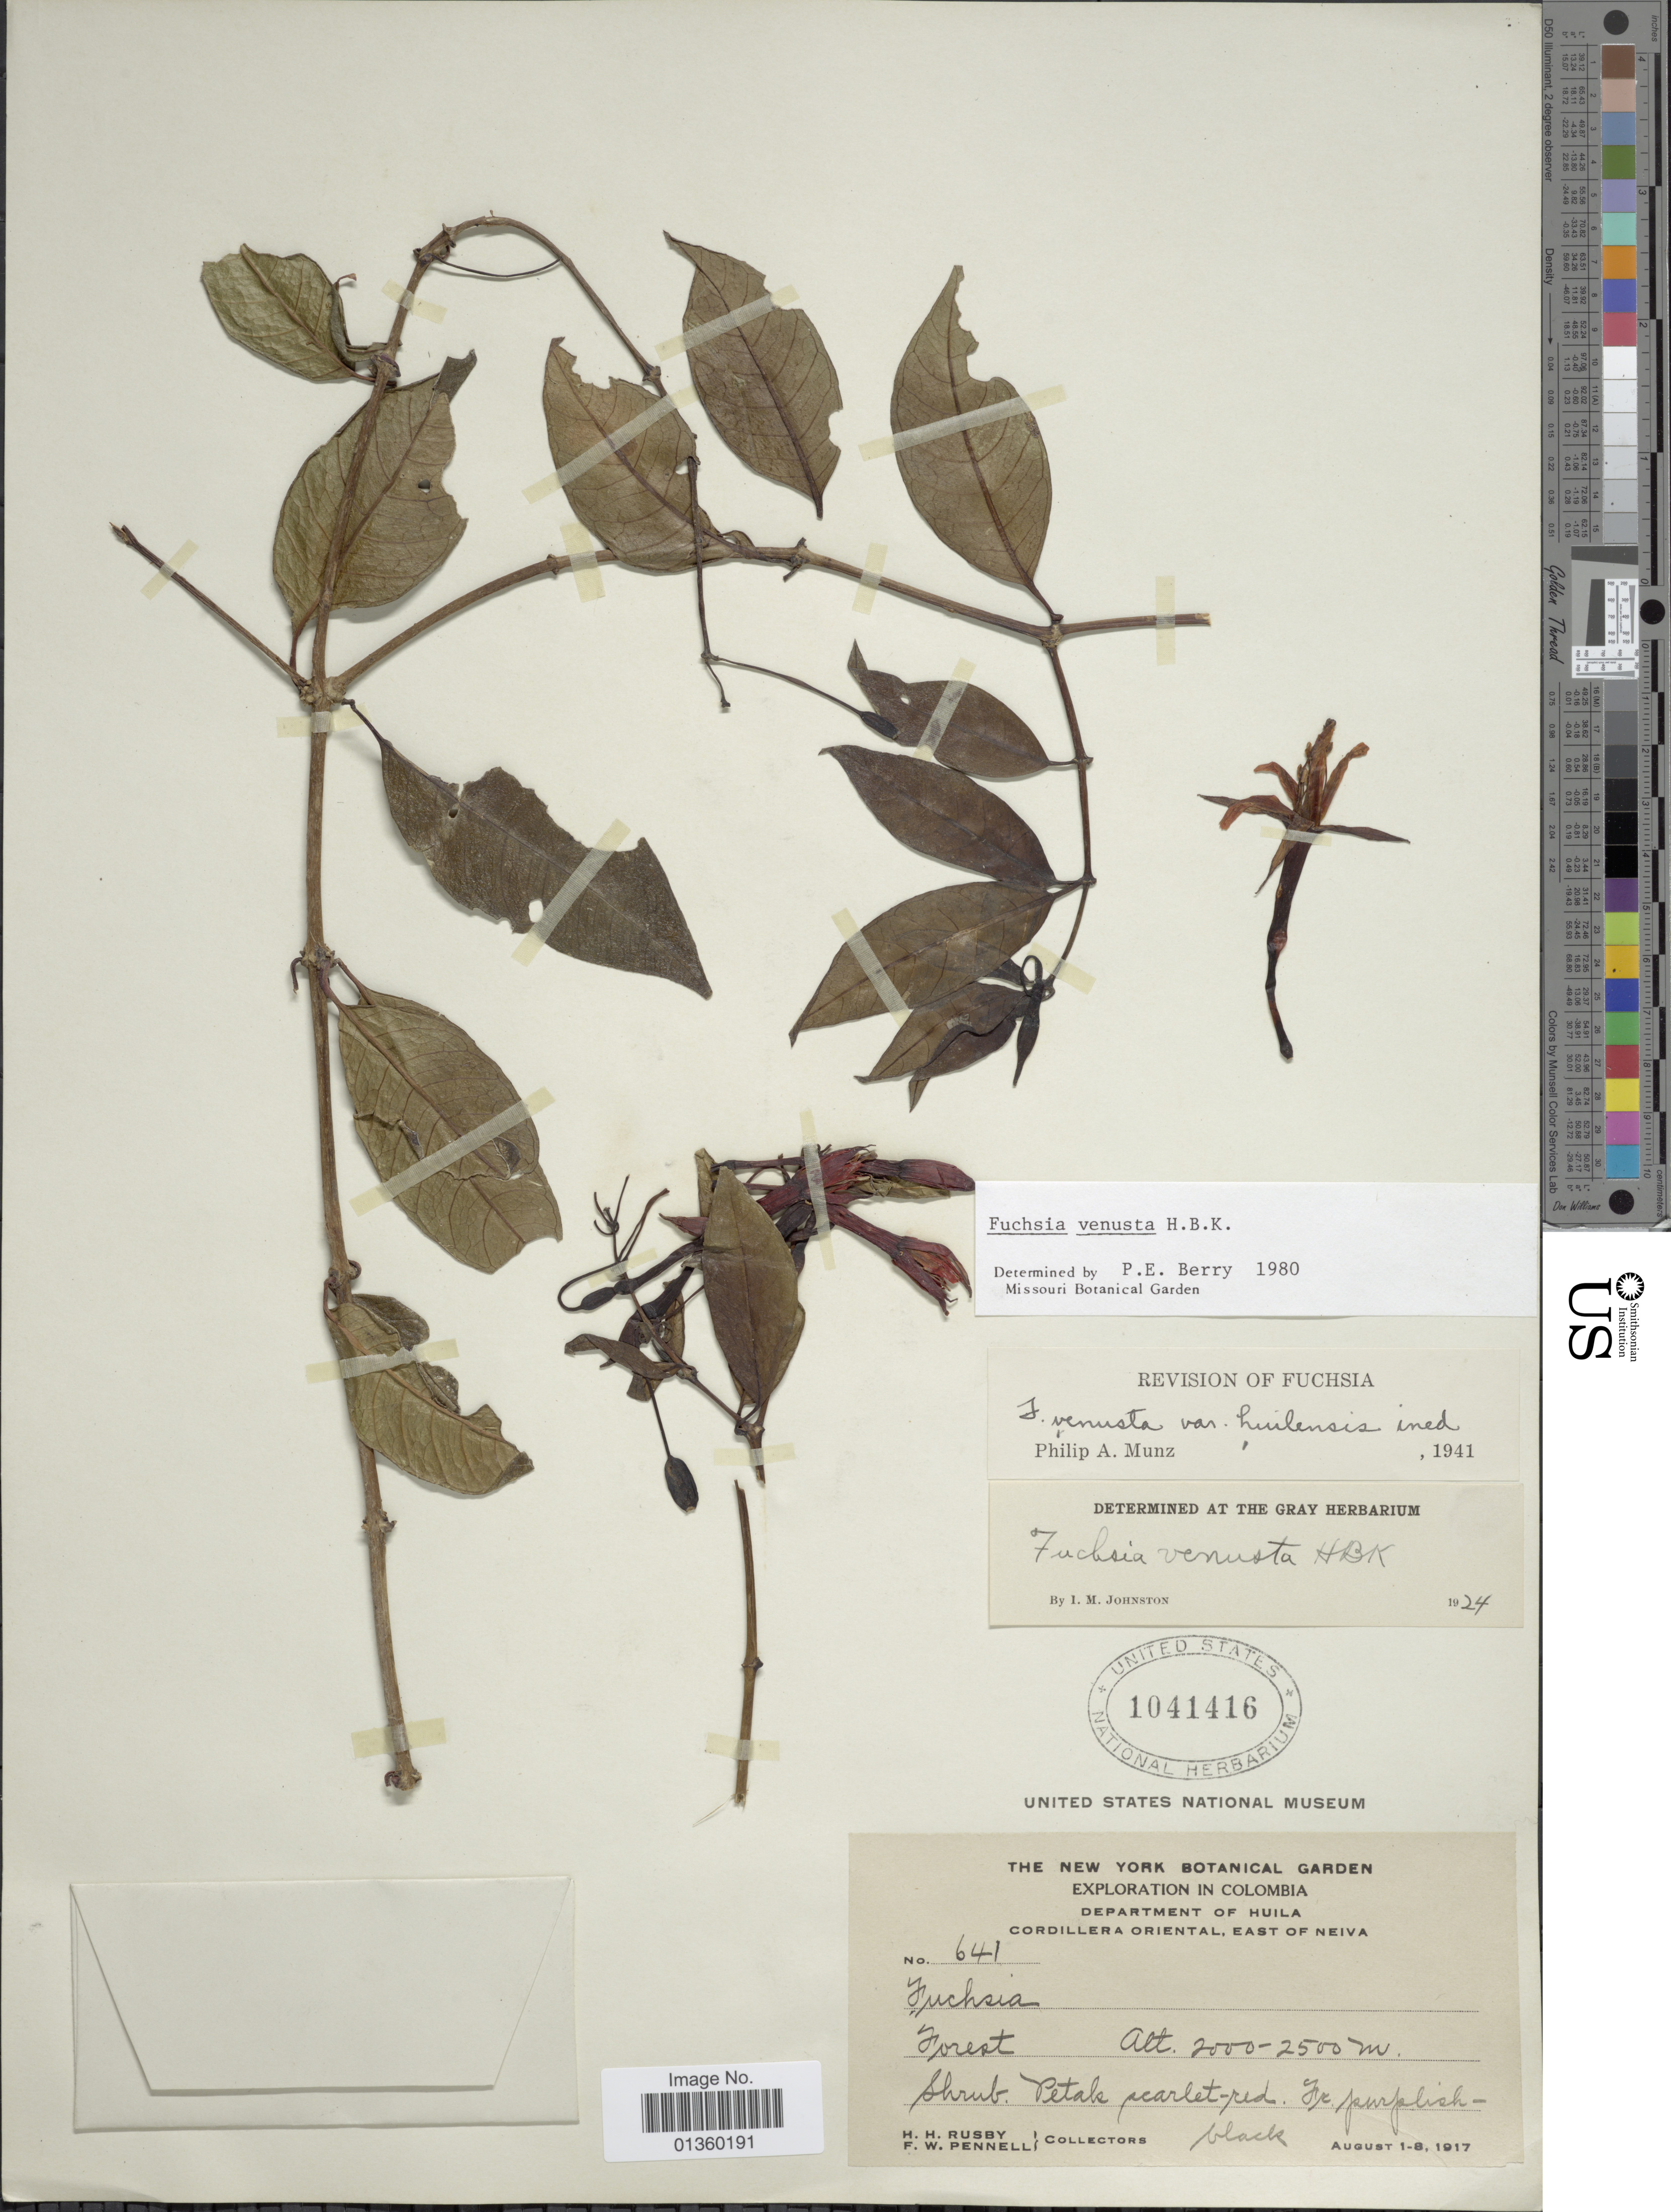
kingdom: Plantae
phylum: Tracheophyta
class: Magnoliopsida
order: Myrtales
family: Onagraceae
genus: Fuchsia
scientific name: Fuchsia venusta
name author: Kunth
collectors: H. H. Rusby & F. W. Pennell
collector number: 641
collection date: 1917-08-01/1917-08-08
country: Colombia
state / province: Huila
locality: Cordillera Oriental, East of Neiva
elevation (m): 2000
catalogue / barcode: US 1041416